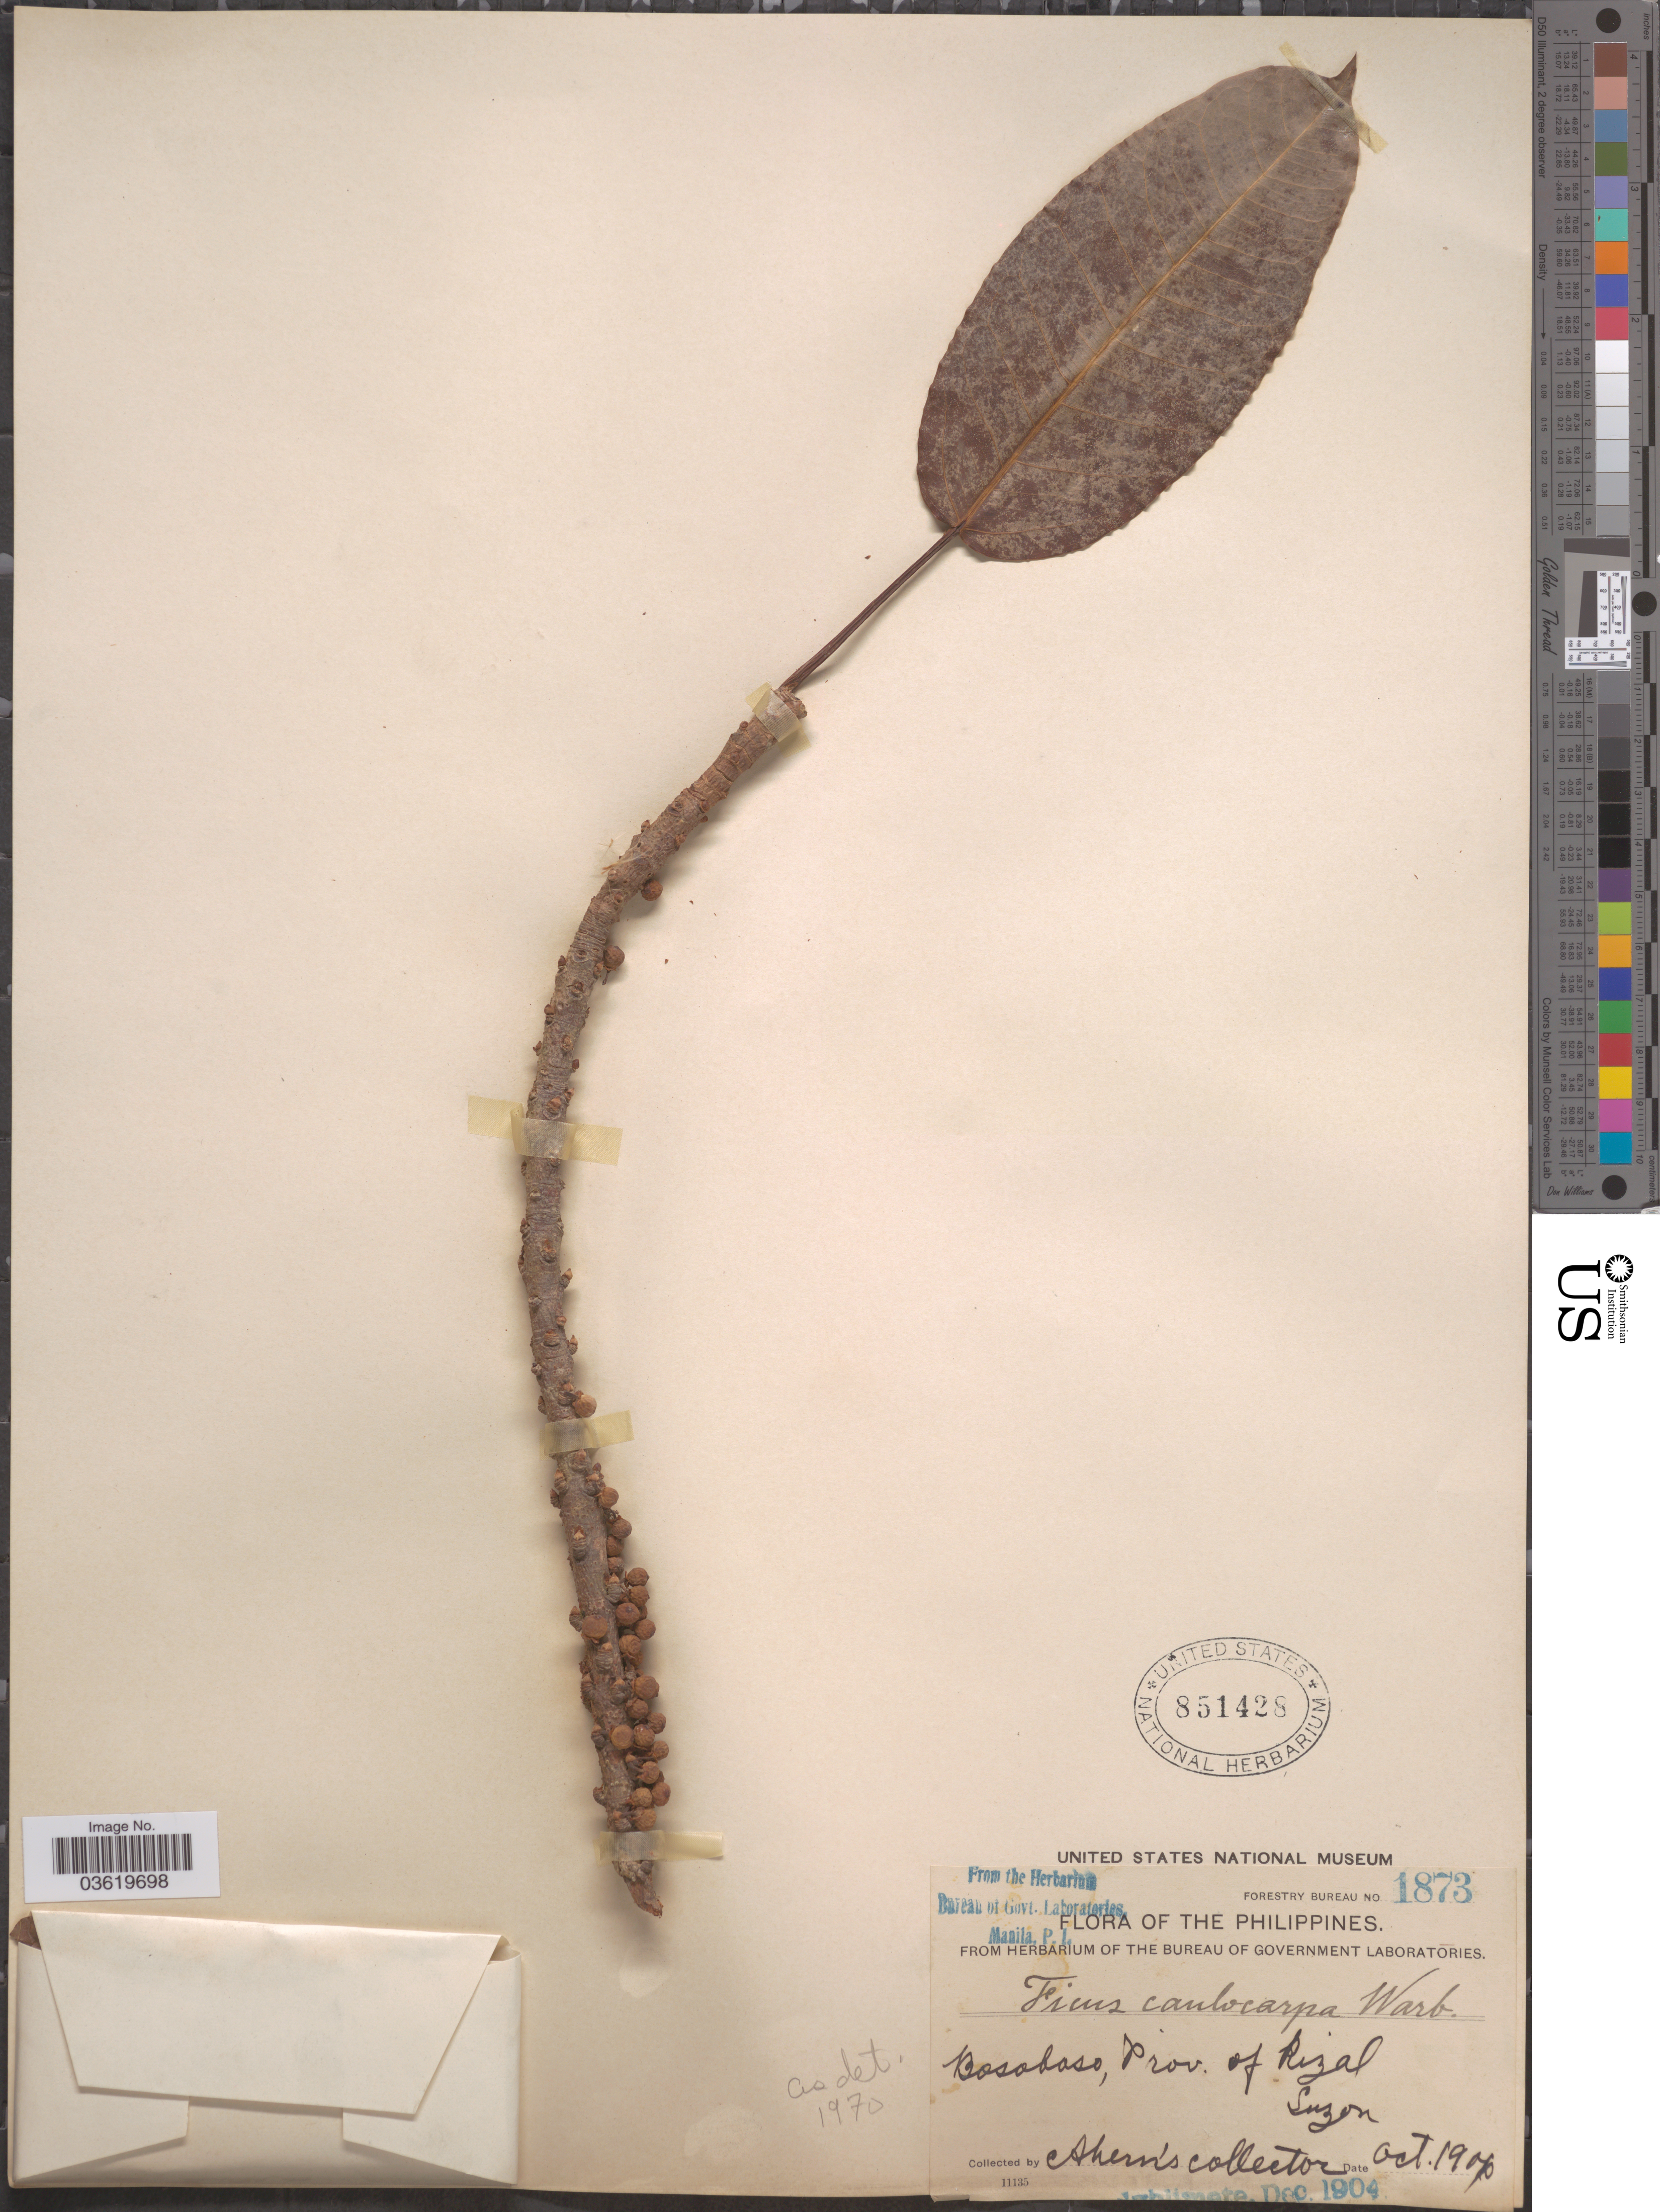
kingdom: Plantae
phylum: Tracheophyta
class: Magnoliopsida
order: Rosales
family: Moraceae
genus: Ficus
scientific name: Ficus stipulosa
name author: (Miq.) Miq.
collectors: Ahern's collector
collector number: Forestry Bureau 1873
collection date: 1900-10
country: Philippines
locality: Bosoboso, Prov. of Rizal, Luzon.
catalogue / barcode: US 851428